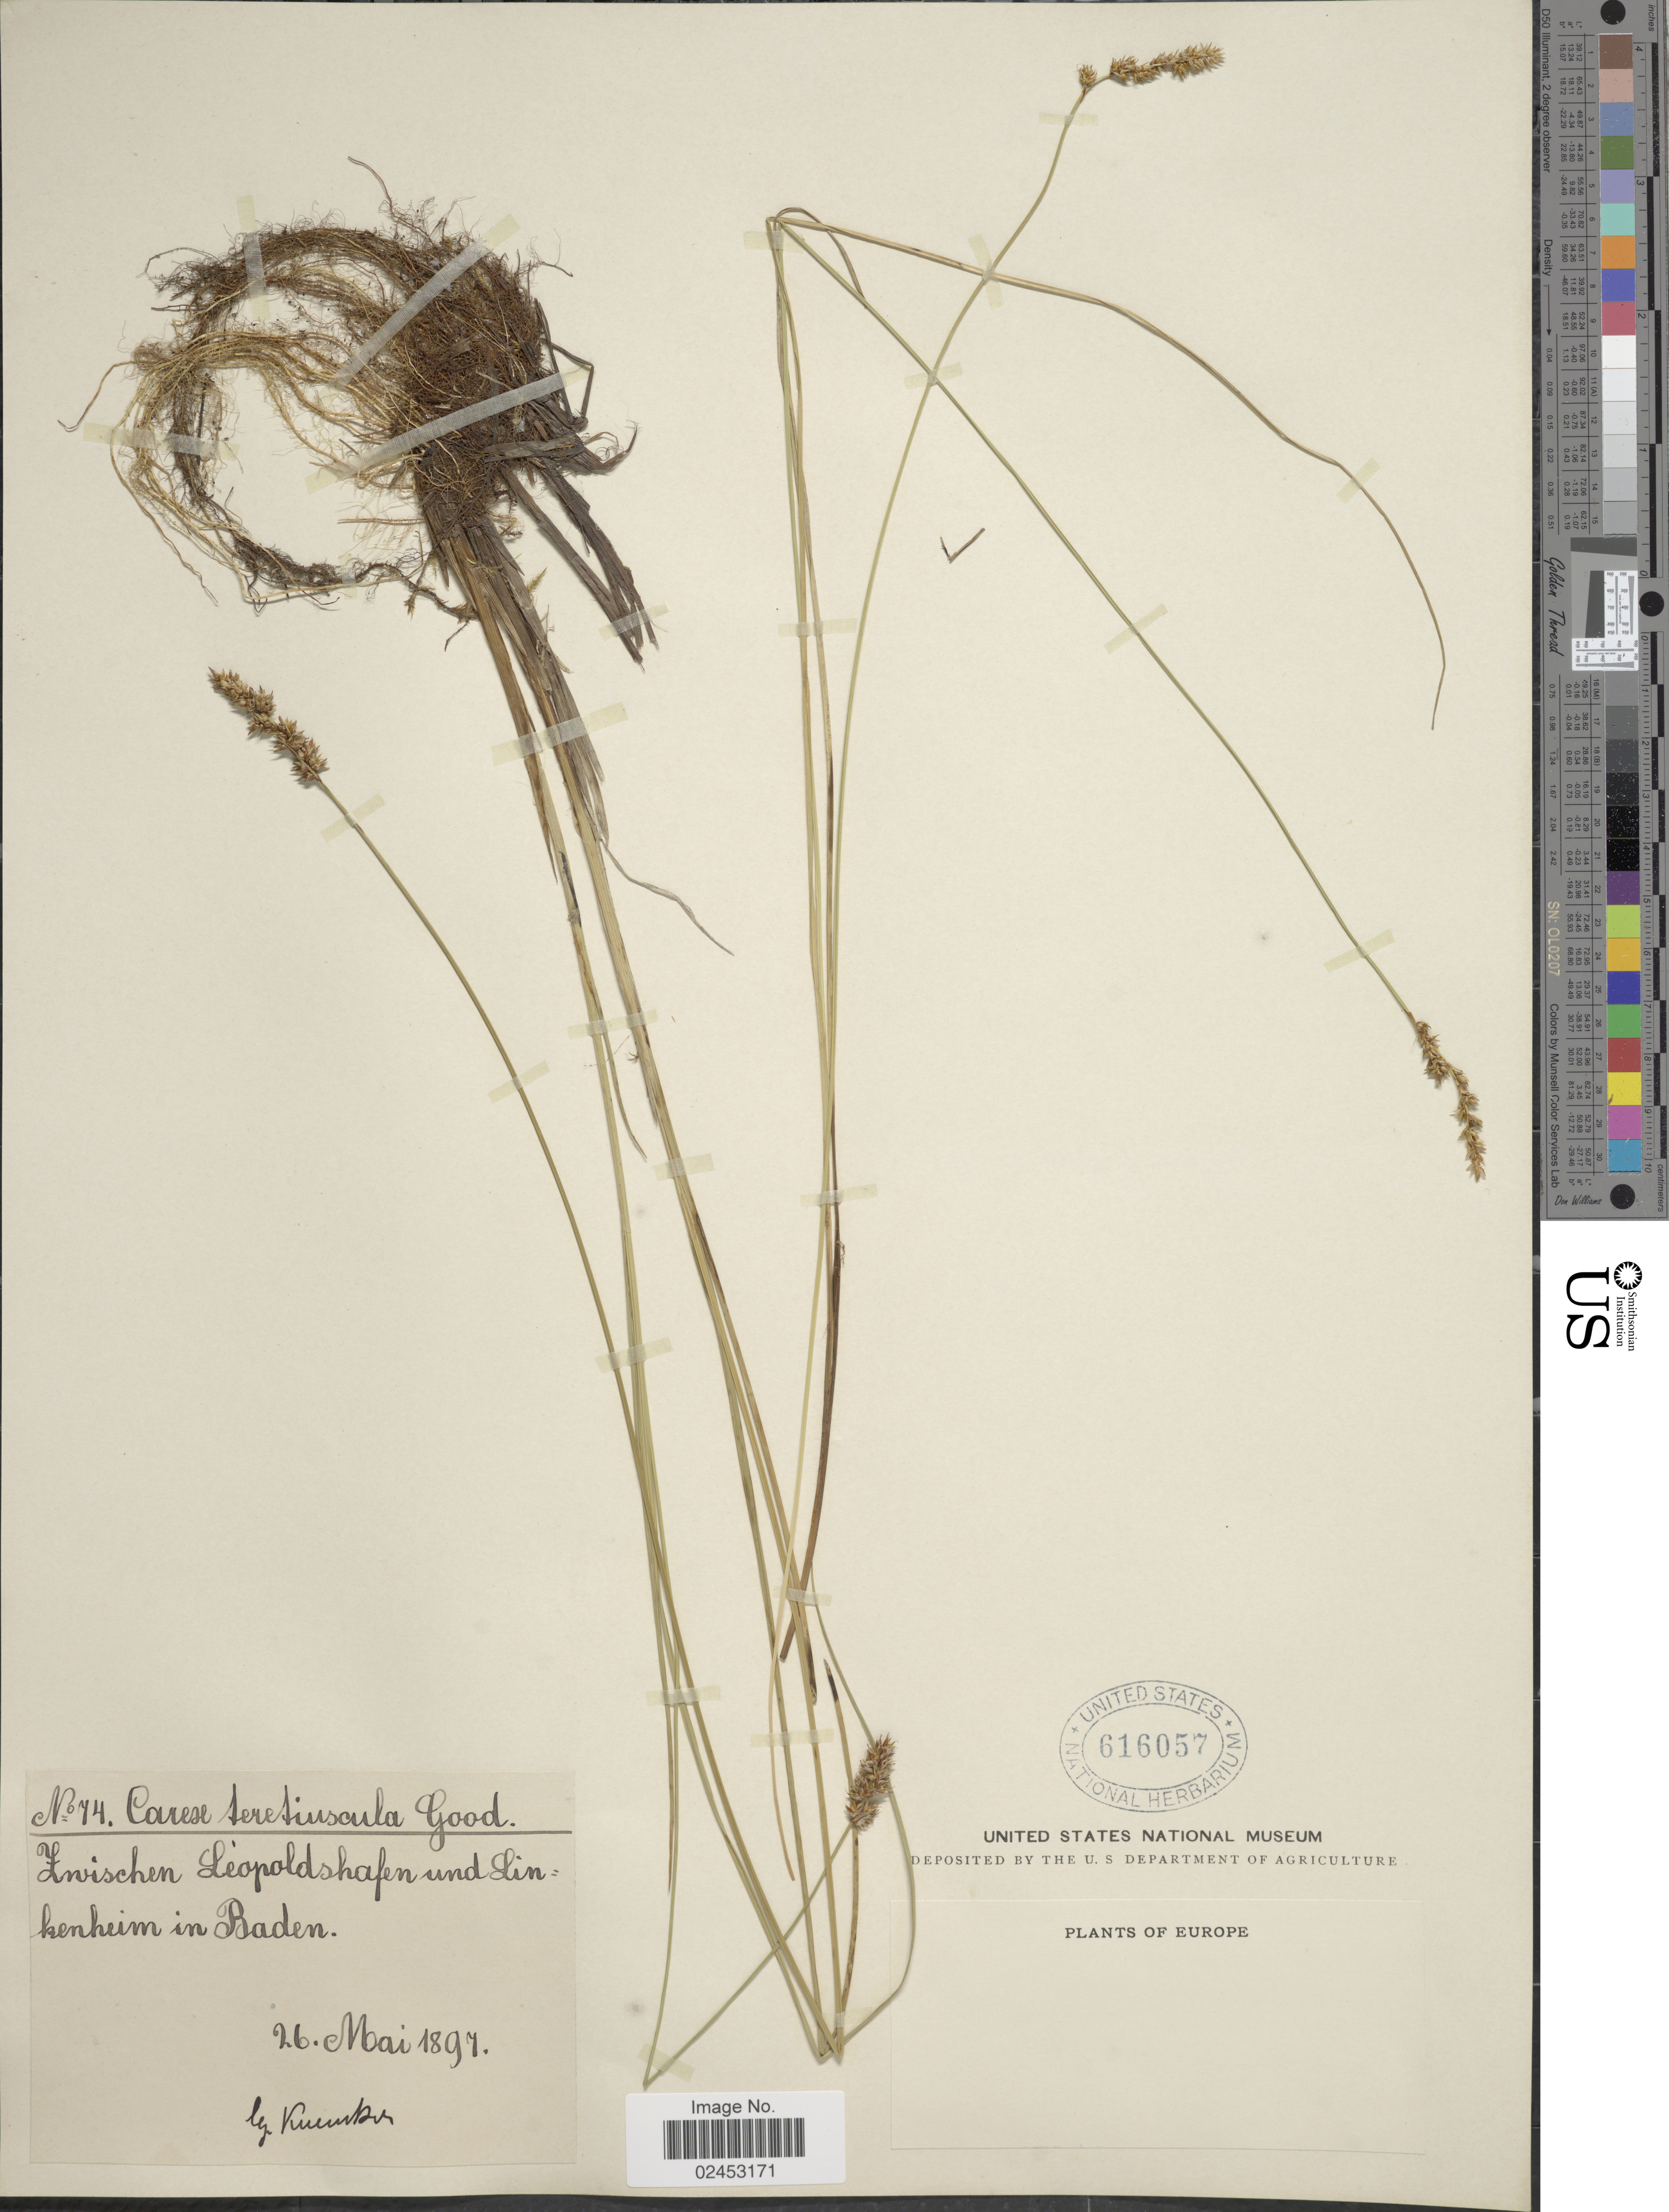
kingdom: Plantae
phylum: Tracheophyta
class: Liliopsida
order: Poales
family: Cyperaceae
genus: Carex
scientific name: Carex diandra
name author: Schrank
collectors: Kneucker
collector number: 74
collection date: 1897-05-26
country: Germany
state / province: Baden-Württemberg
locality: Zwischen Leopoldschafen und Linkenheim in Baden.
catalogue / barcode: US 616057